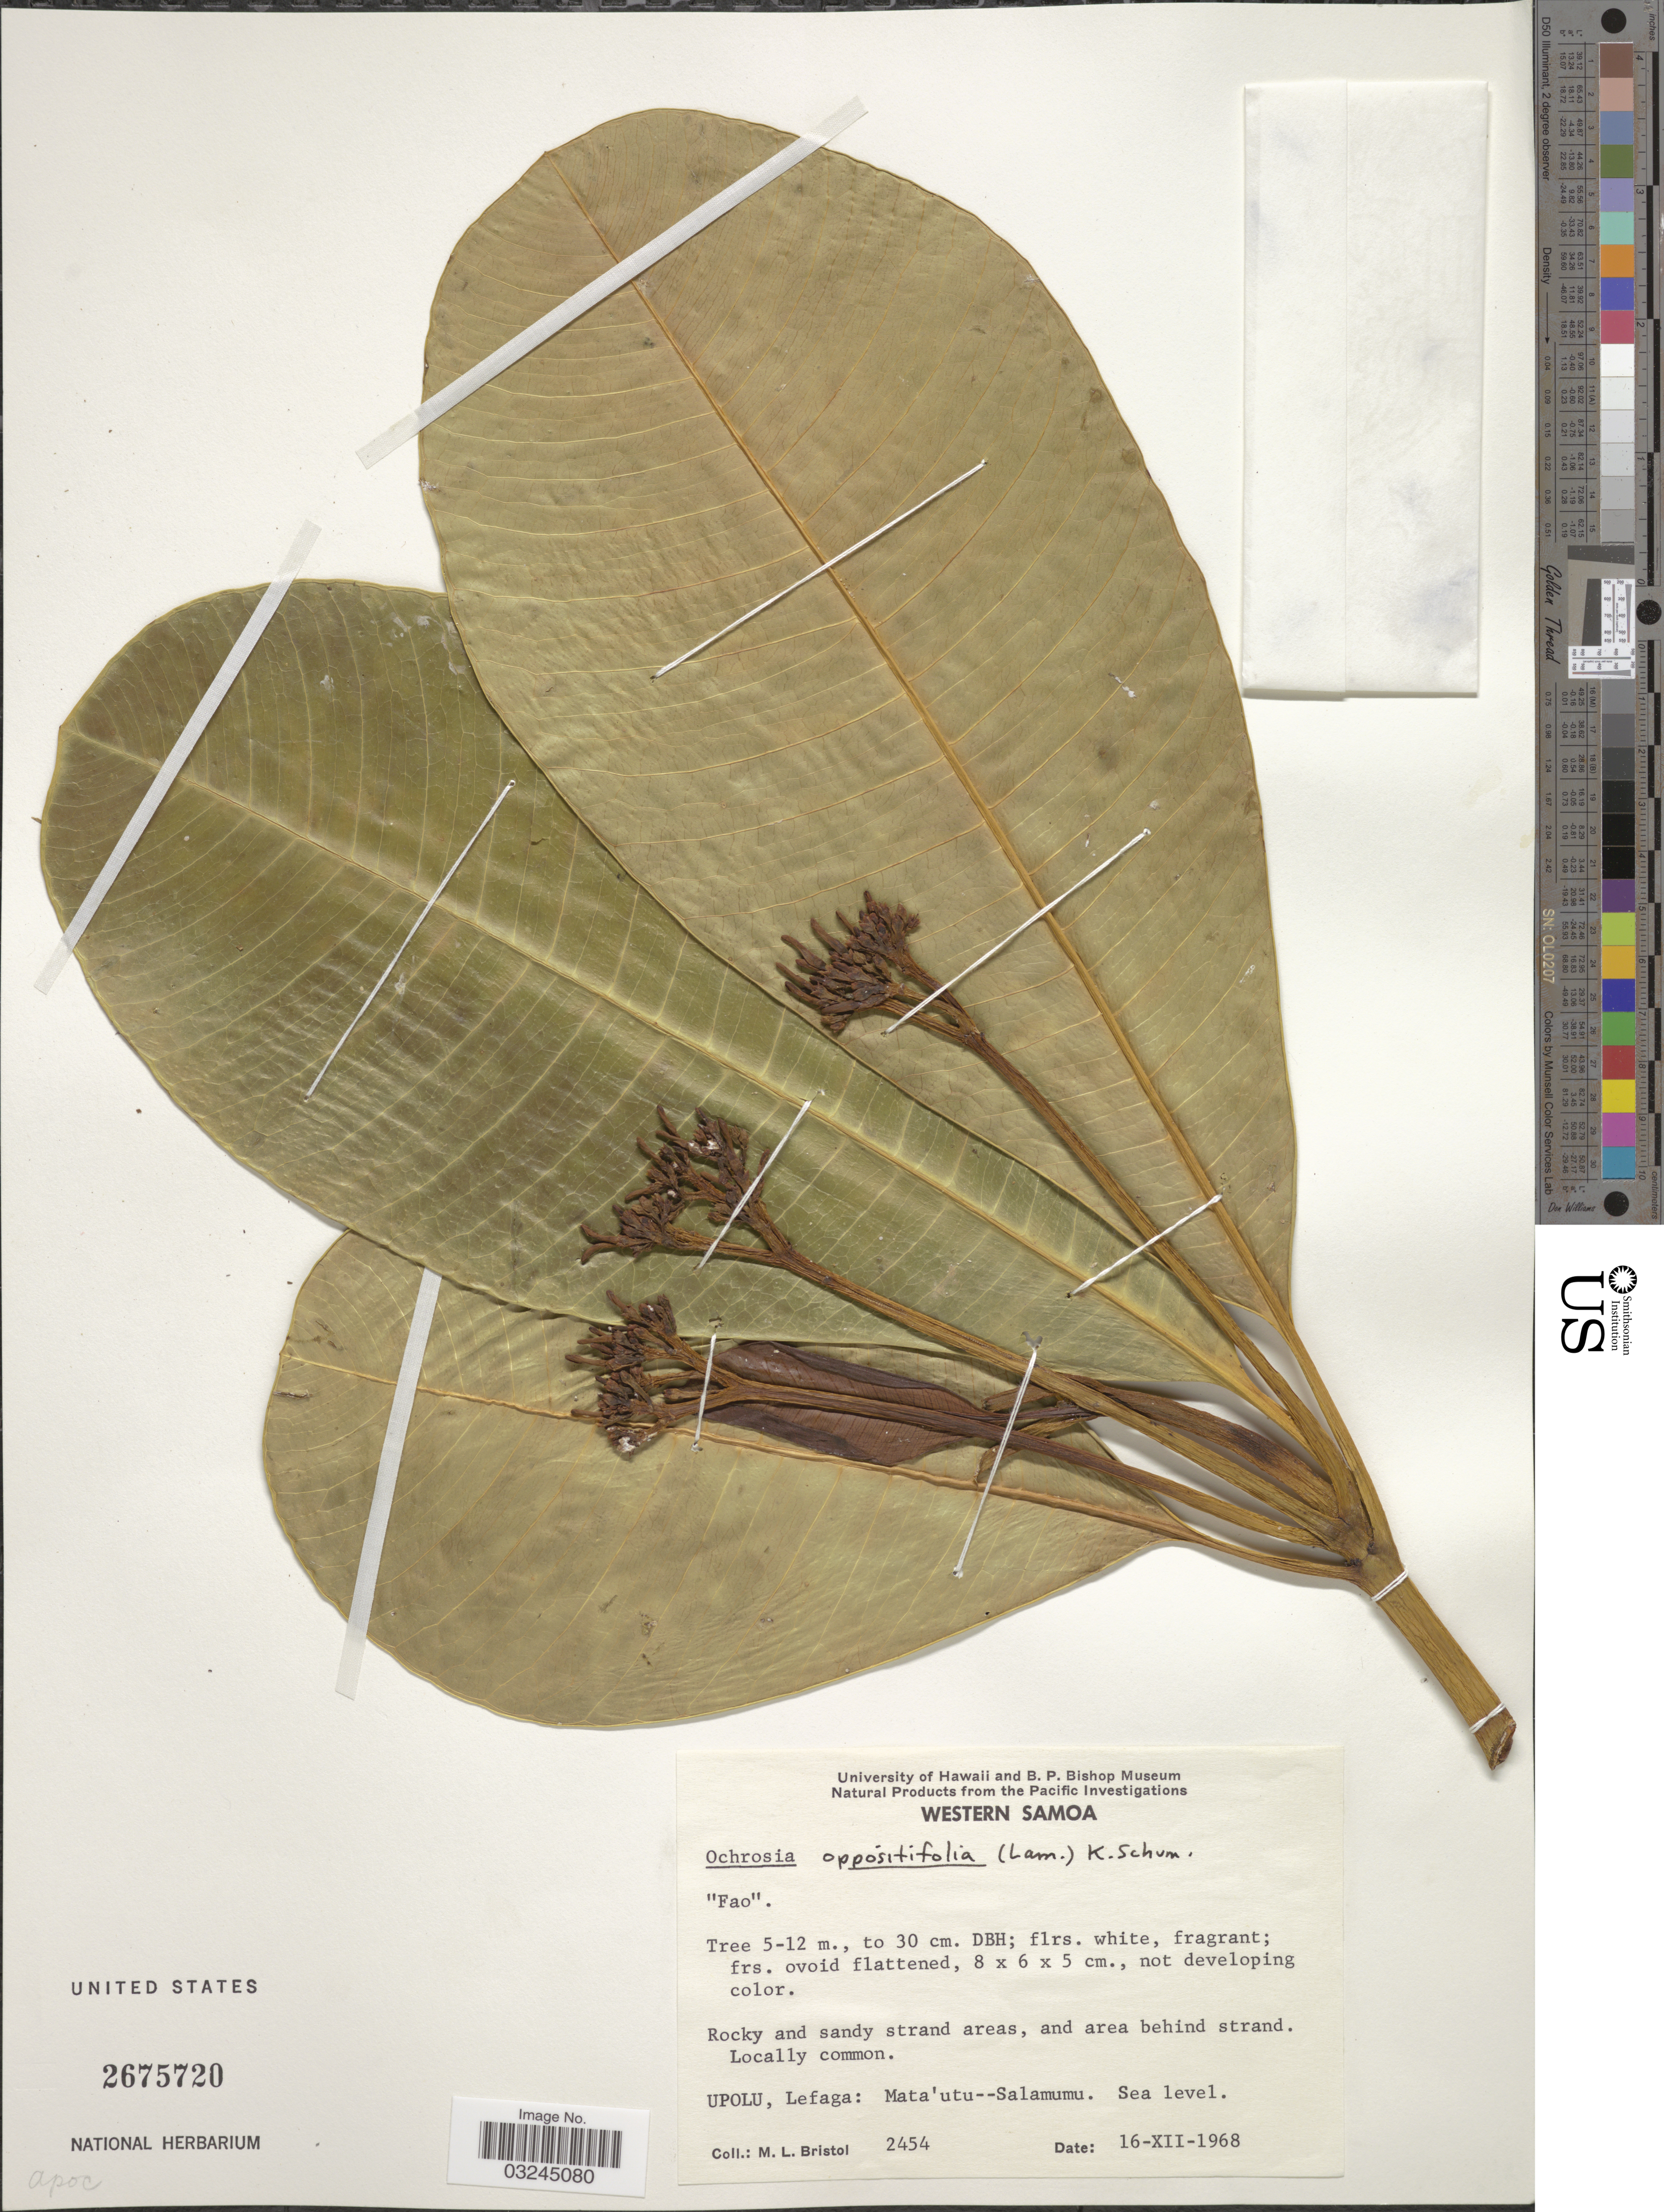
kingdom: Plantae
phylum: Tracheophyta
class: Magnoliopsida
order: Gentianales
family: Apocynaceae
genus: Ochrosia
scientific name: Ochrosia oppositifolia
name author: (Lam.) K. Schum.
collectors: M. L. Bristol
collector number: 2454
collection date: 1968-12-16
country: Samoa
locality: Western Samoa. Upolu, Lefaga: Mata'utu--Salamumu.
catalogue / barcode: US 2675720